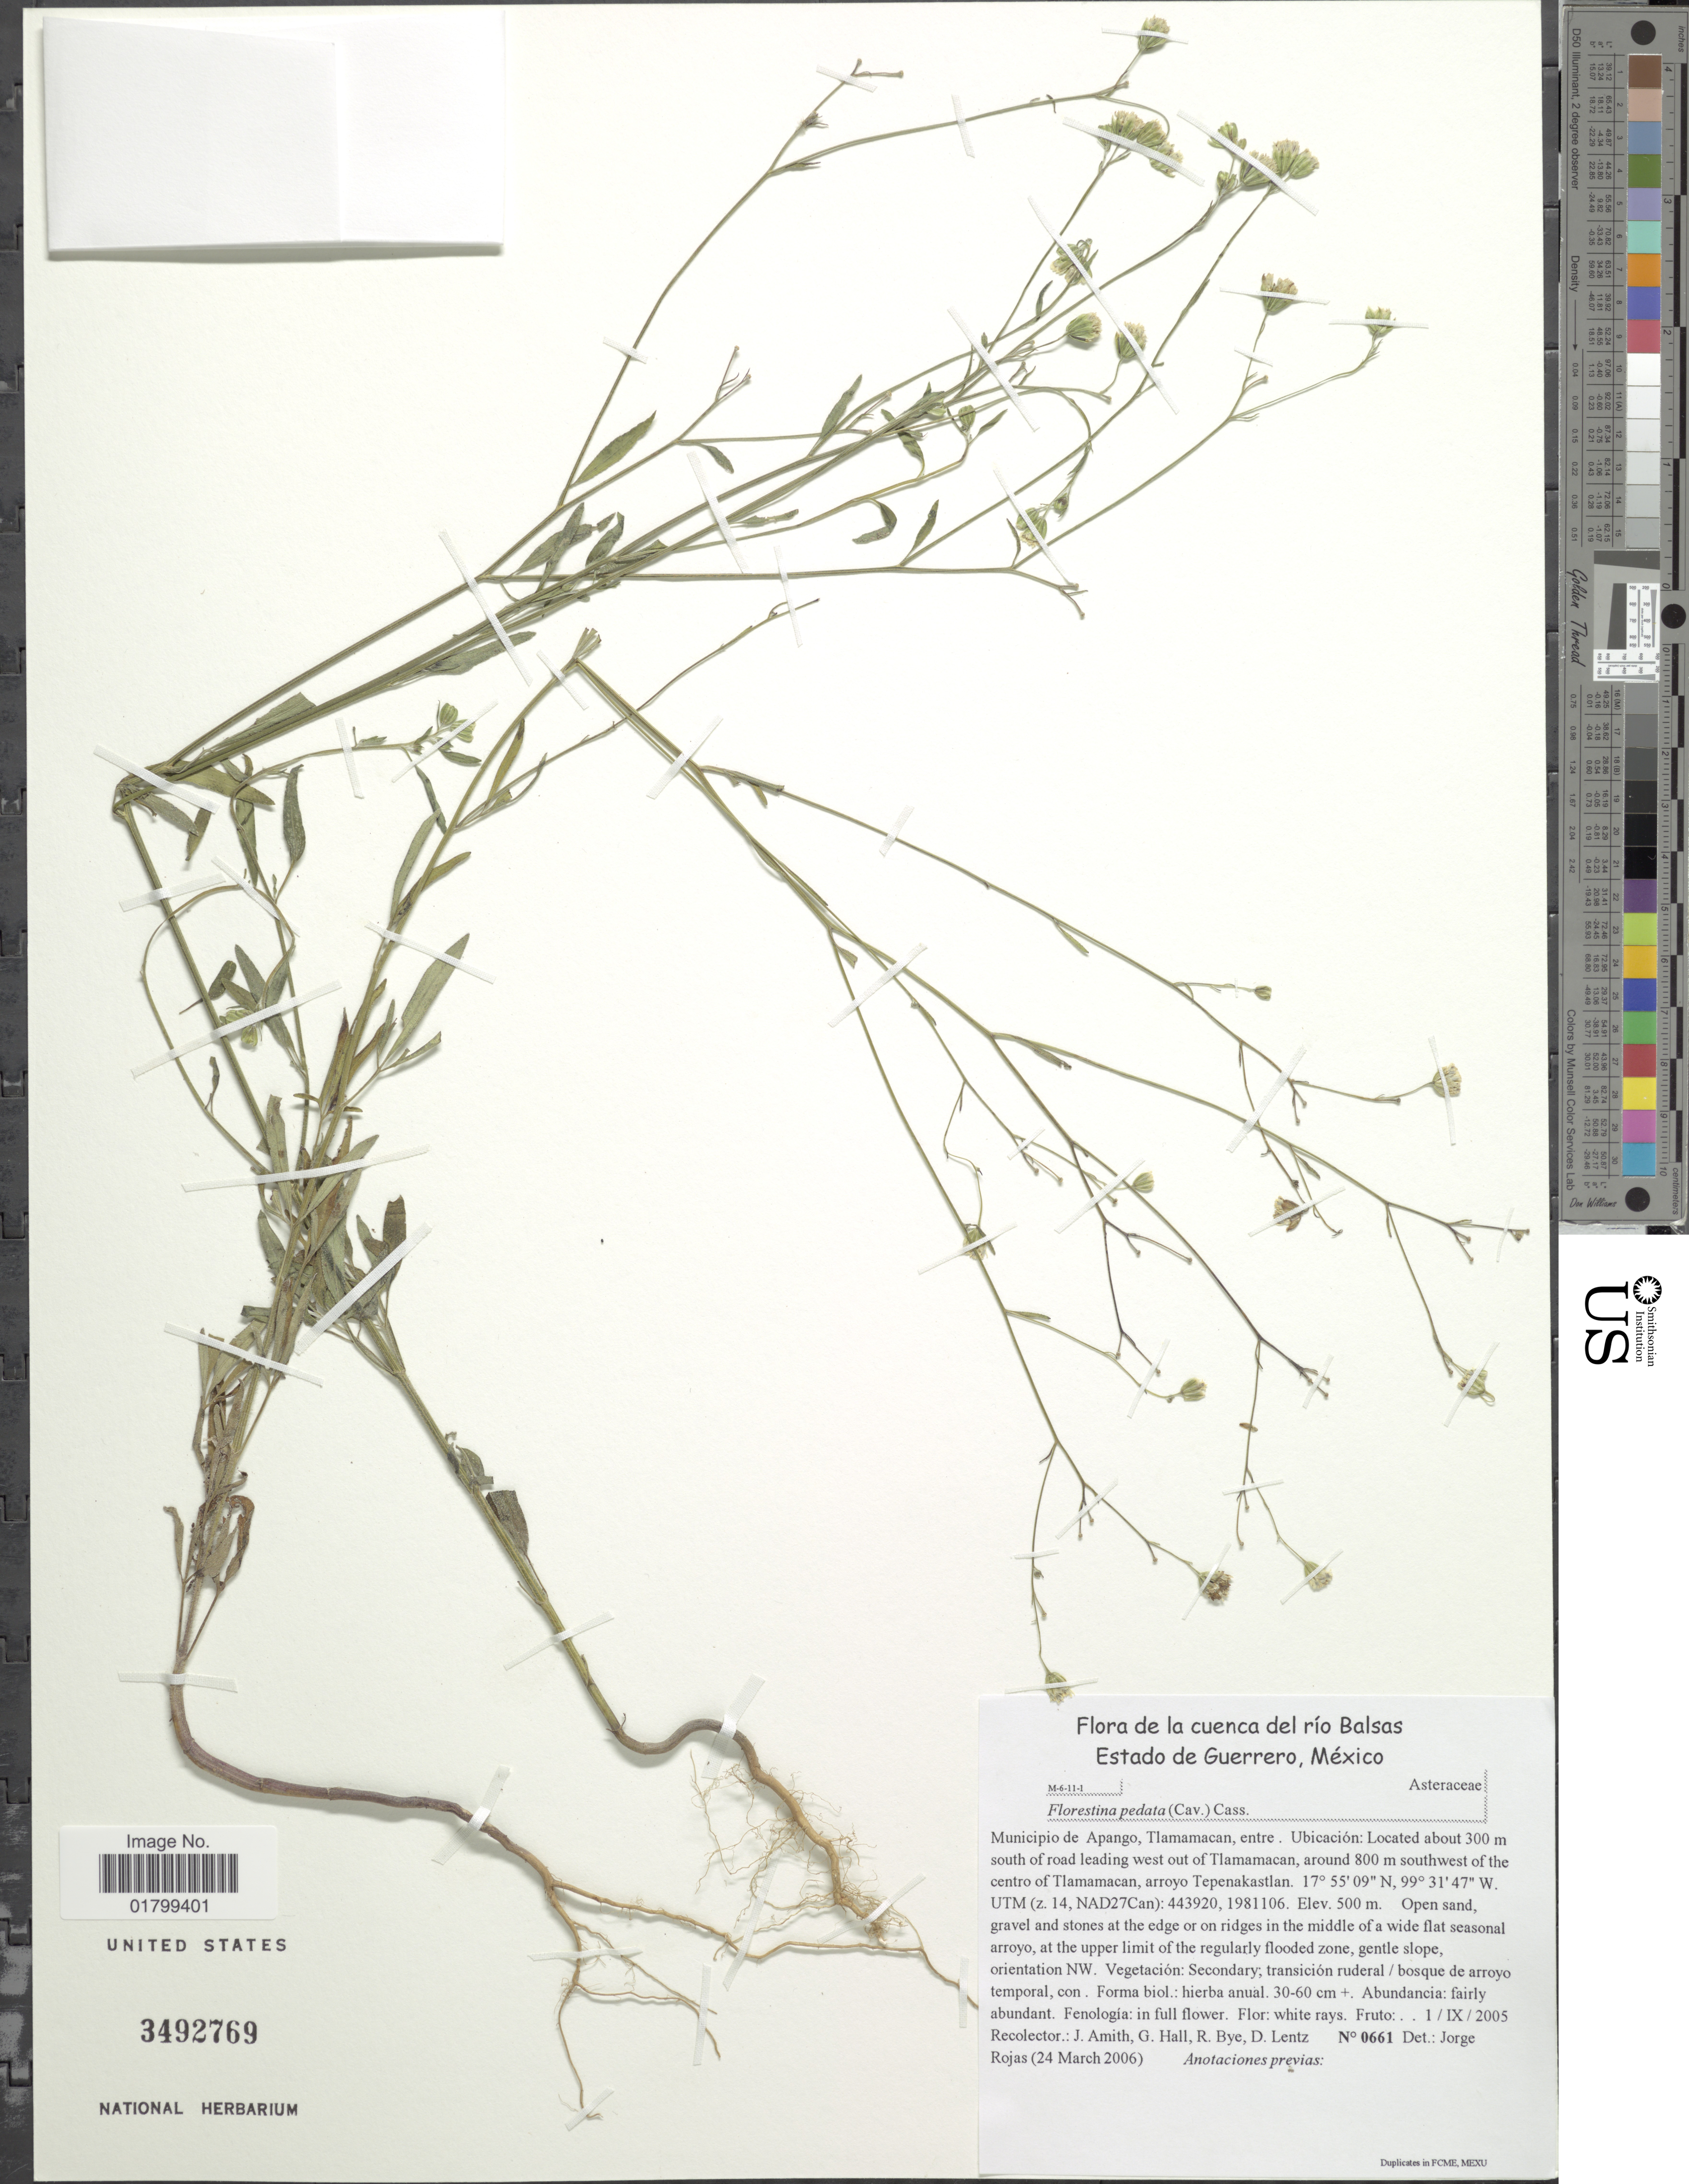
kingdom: Plantae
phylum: Tracheophyta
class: Magnoliopsida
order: Asterales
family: Asteraceae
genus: Florestina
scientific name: Florestina pedata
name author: (Cav.) Cass.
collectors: J. D. Amith, G. Hall, R. A. Bye & D. Lentz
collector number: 0661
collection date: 2005-09-01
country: Mexico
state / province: Guerrero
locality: De la cuenca del Rio Balsas, Municipio de Apango, Tlamamacan, entre. Ubicacion: Located about 300 m south of road leading west out of Tlamamacan, around 800 m southwest of the centro Tlamamacan, arroyo Tepenakastlan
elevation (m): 500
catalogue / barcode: US 3492769